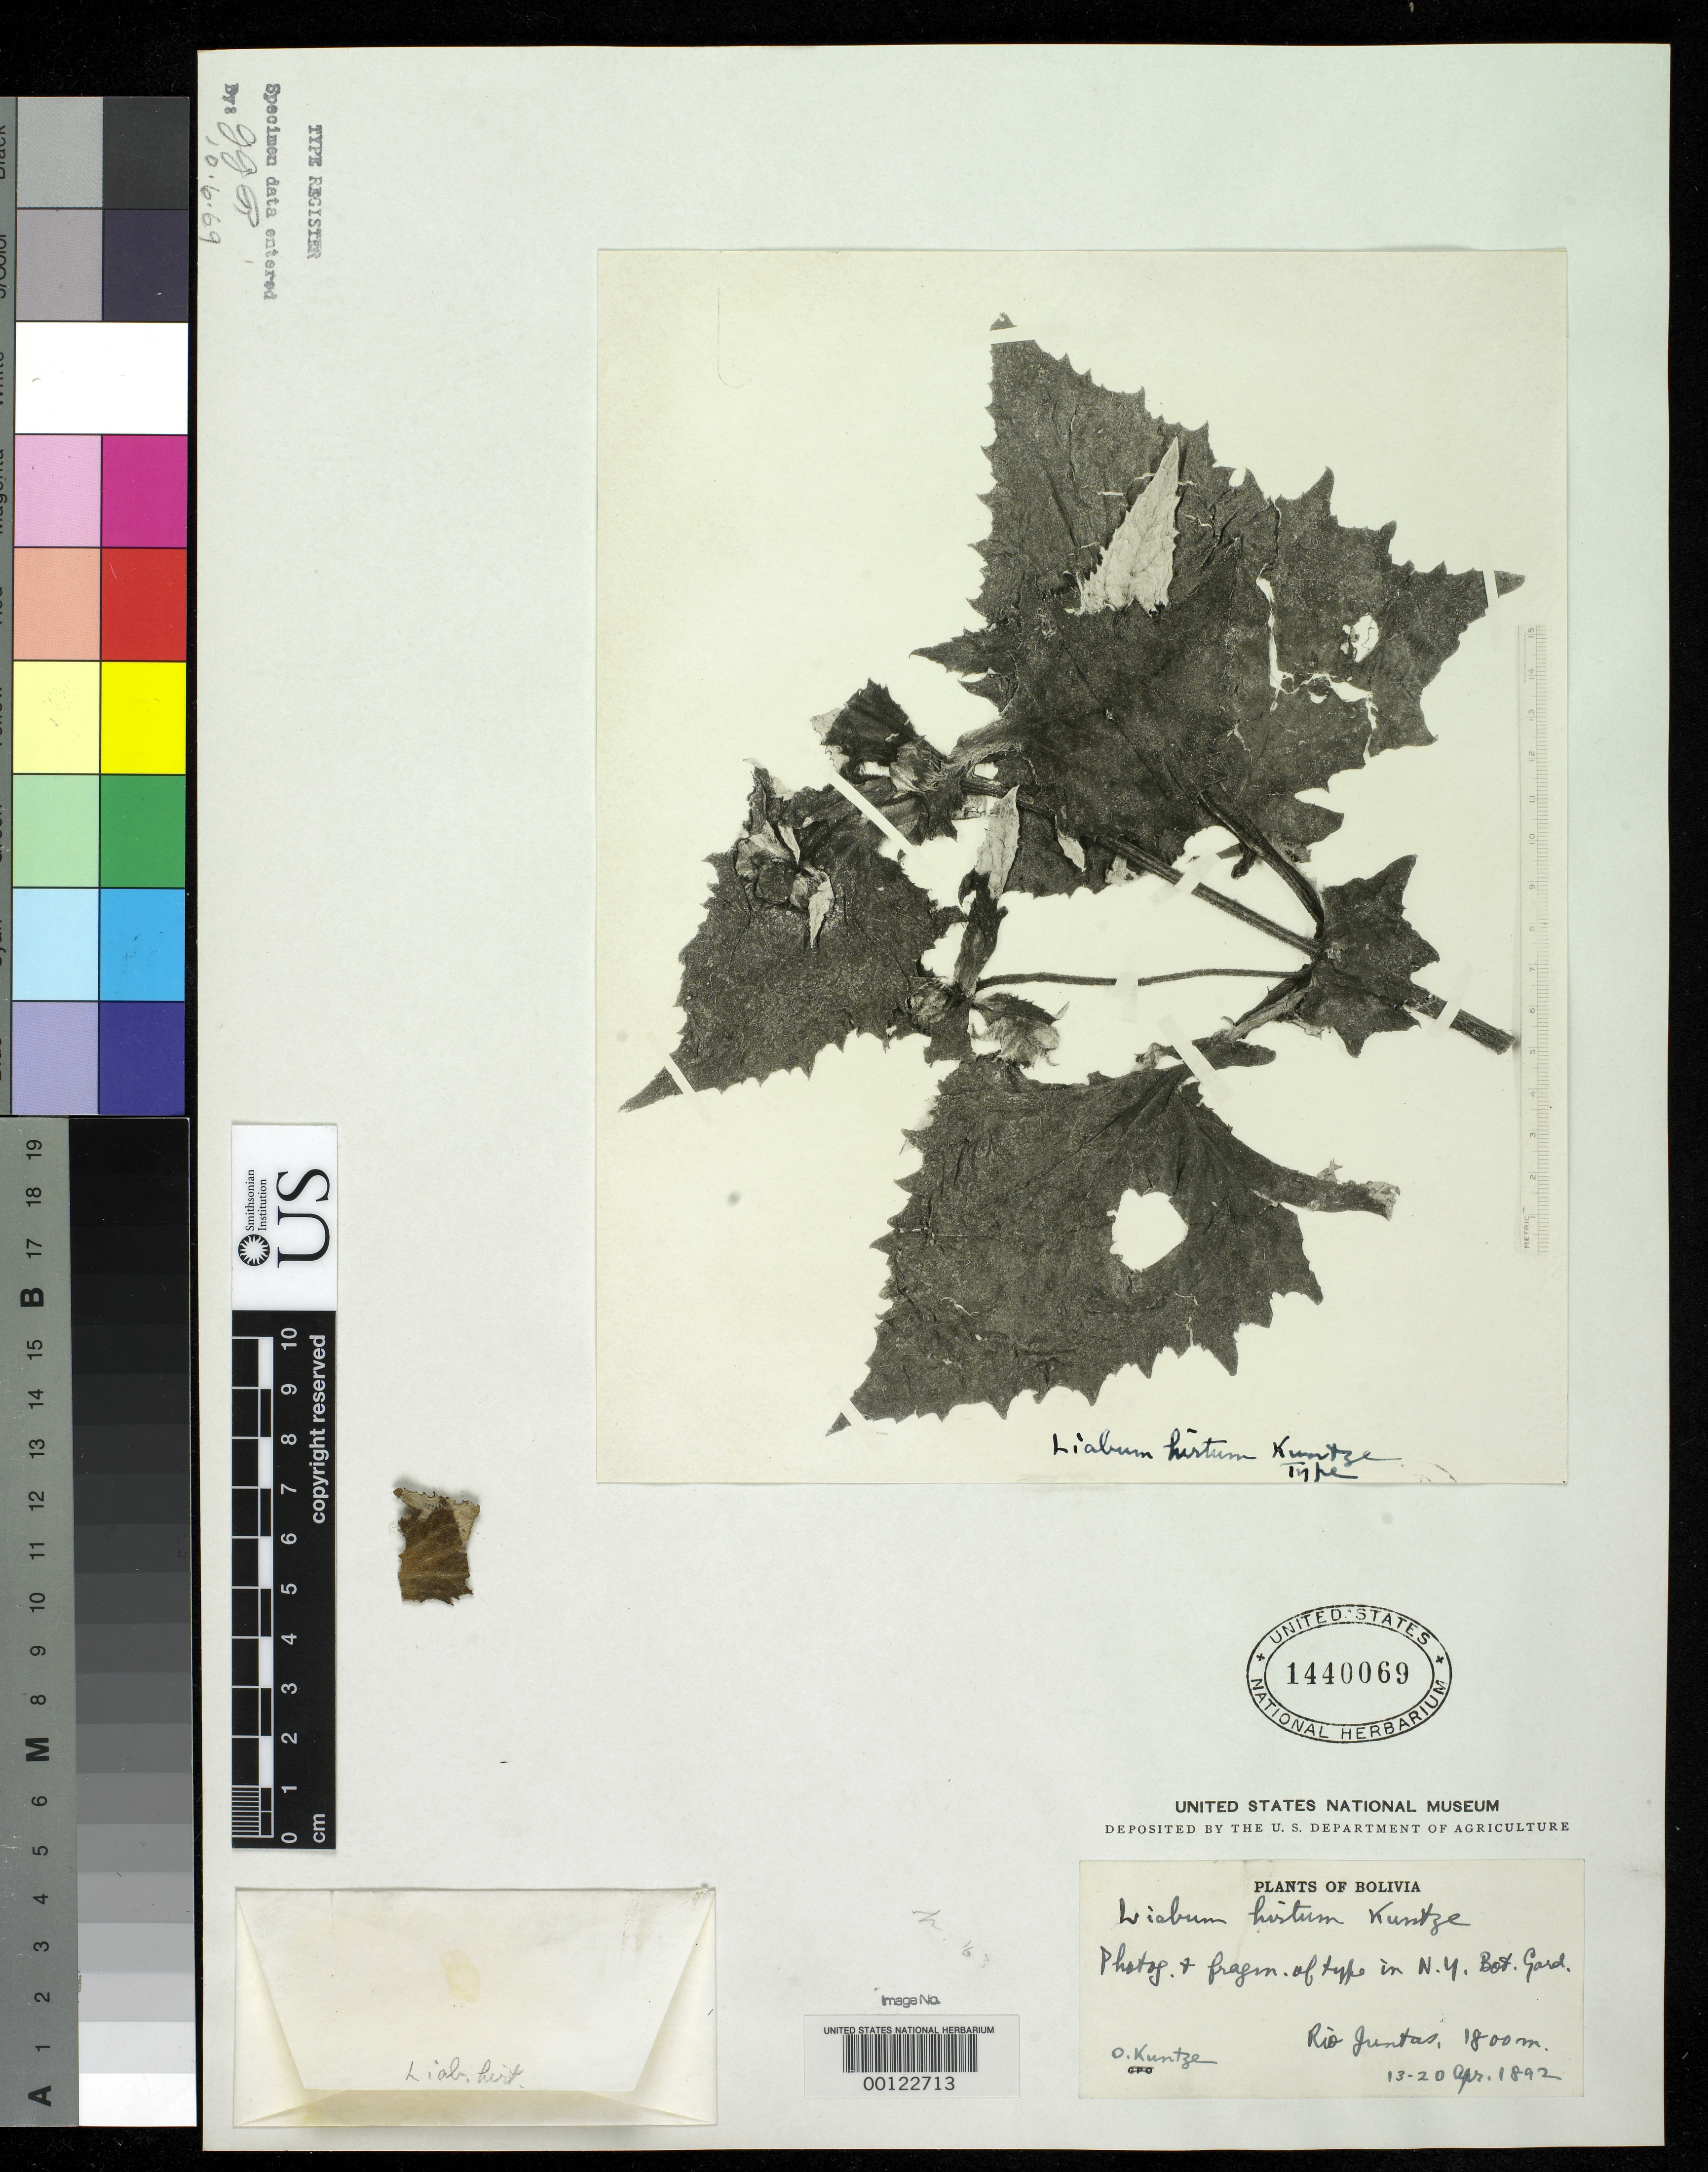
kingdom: Plantae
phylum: Tracheophyta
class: Magnoliopsida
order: Asterales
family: Asteraceae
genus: Liabum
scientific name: Liabum hirtum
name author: Kuntze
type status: Type Collection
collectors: C.E.O. Kuntze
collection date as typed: Apr 1892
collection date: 1892-04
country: Bolivia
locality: Rio Juntas.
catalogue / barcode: US 1440069